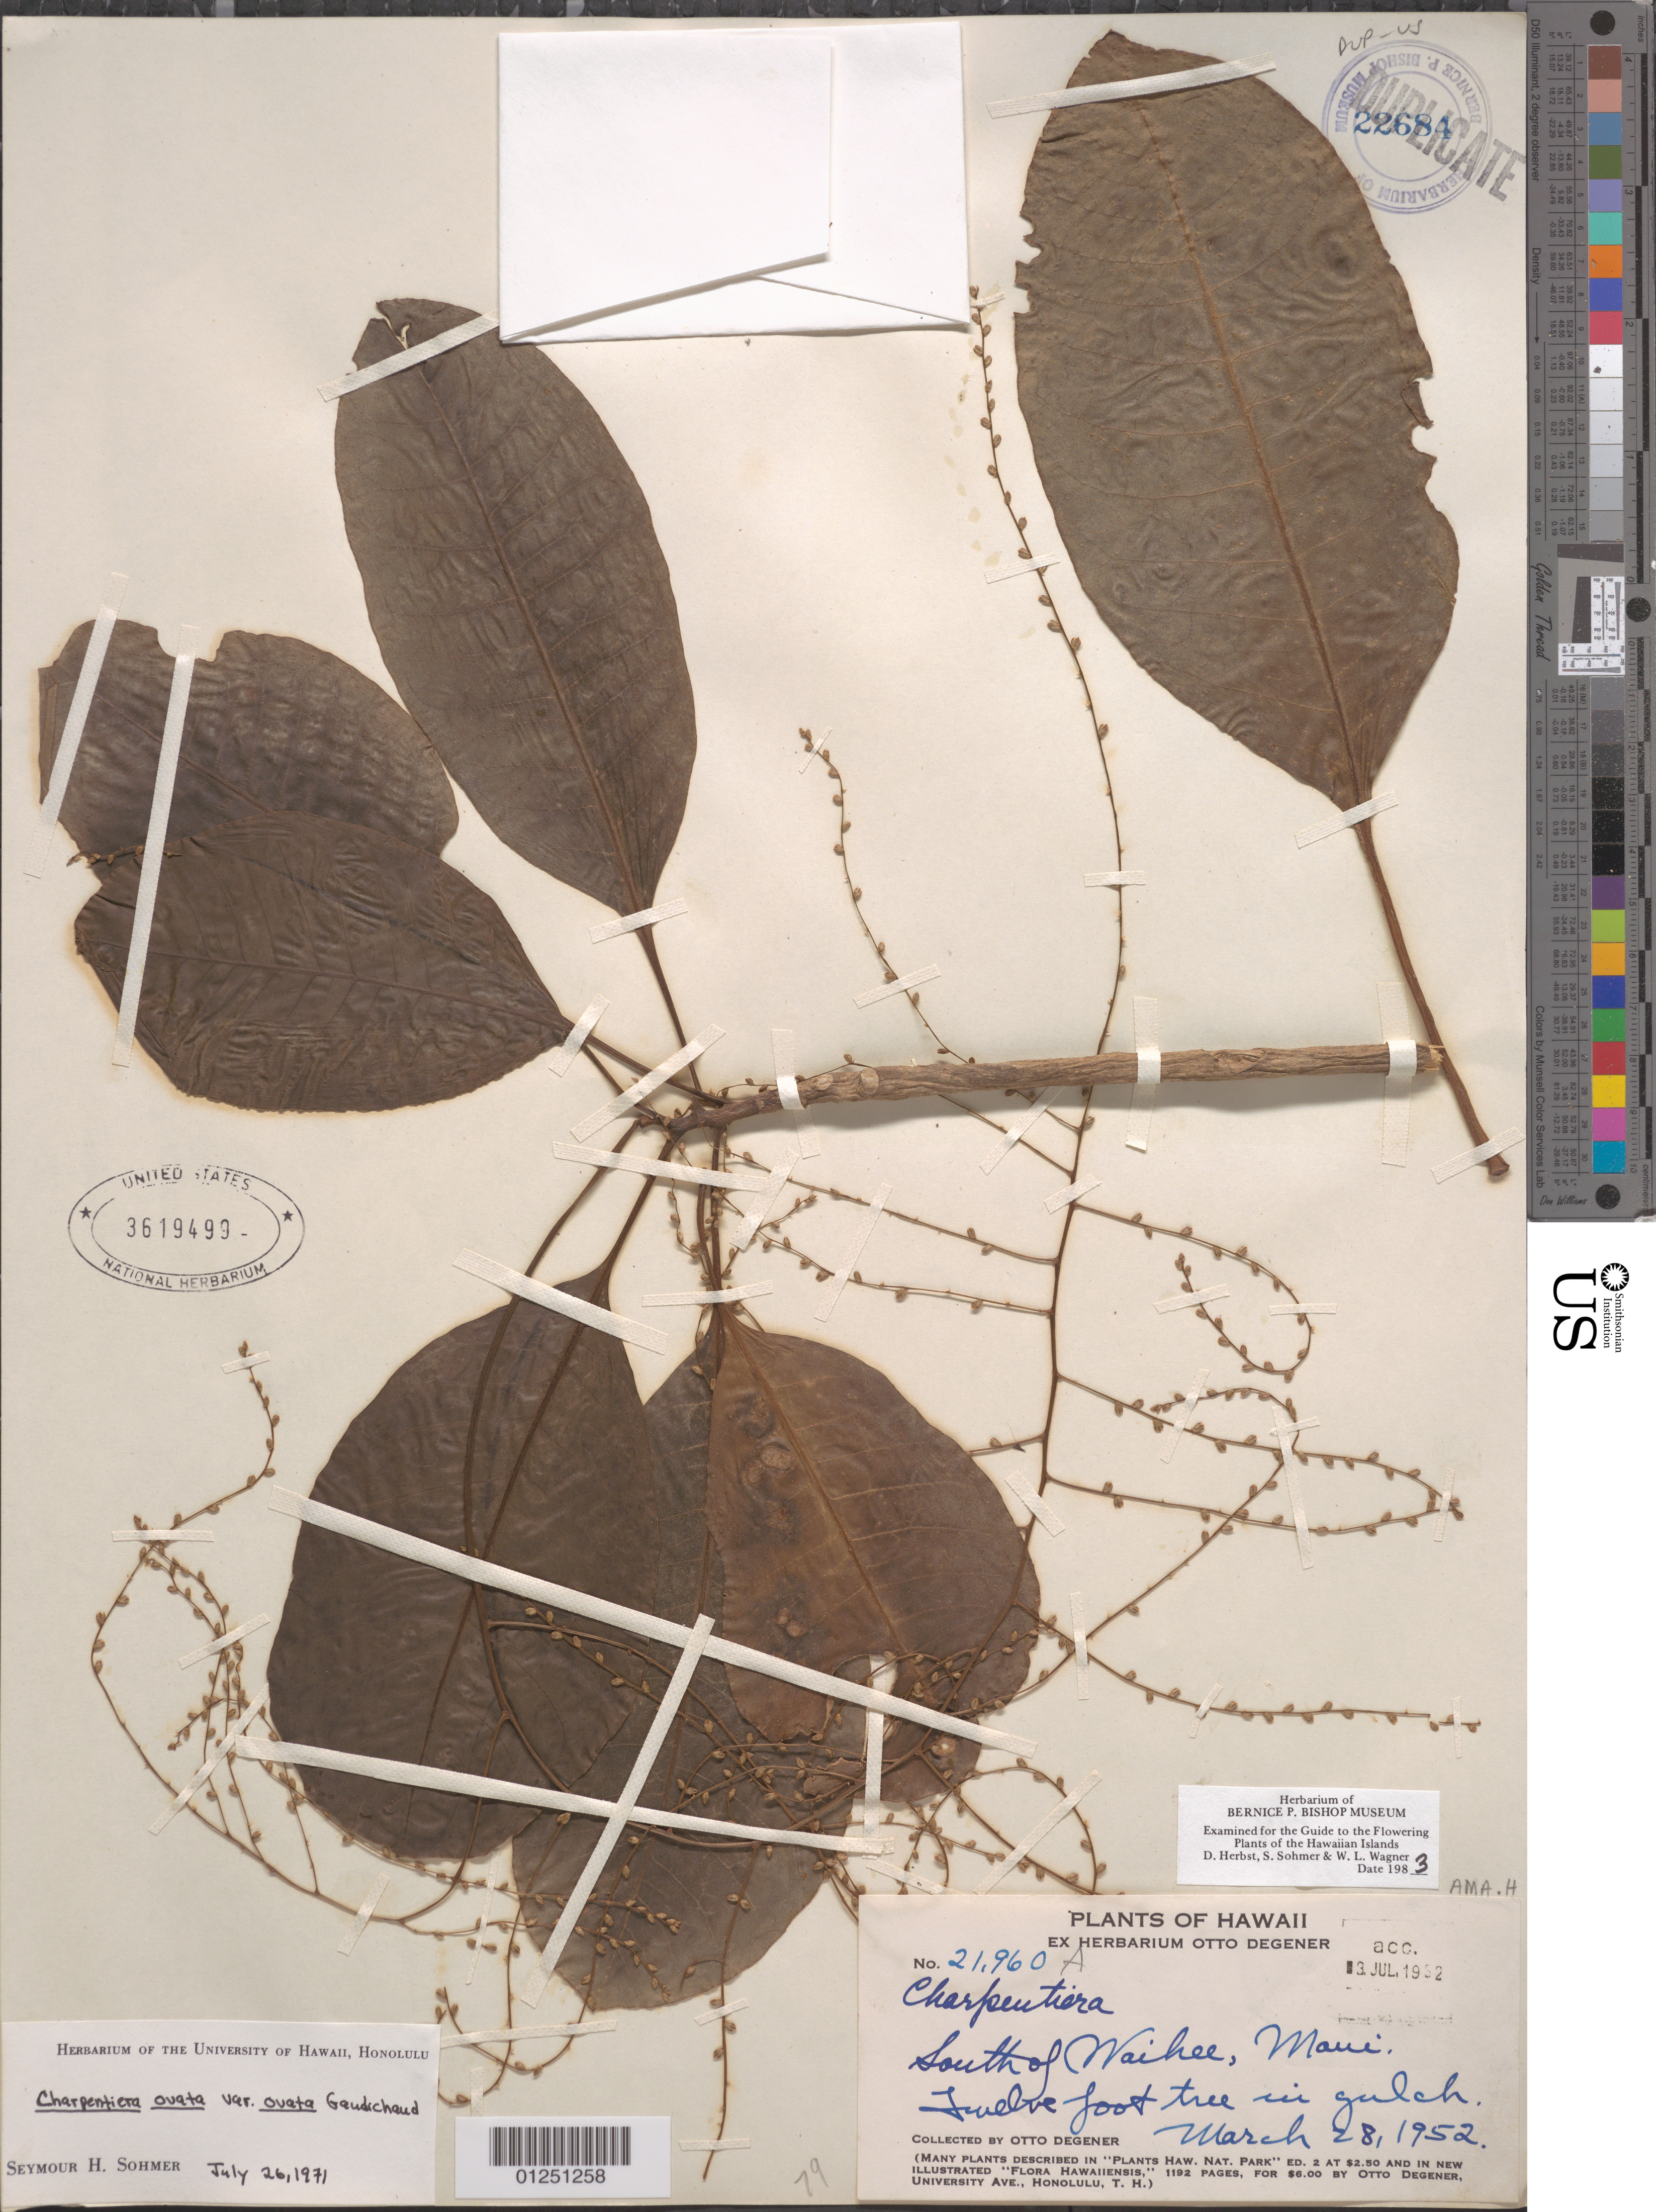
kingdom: Plantae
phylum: Tracheophyta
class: Magnoliopsida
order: Caryophyllales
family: Amaranthaceae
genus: Charpentiera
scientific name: Charpentiera ovata var. ovata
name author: Gaudich.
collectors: O. Degener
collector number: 21960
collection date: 1952-03-28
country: United States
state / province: Hawaii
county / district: Maui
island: Maui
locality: South of Waihee, in gulch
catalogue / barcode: US 3619499